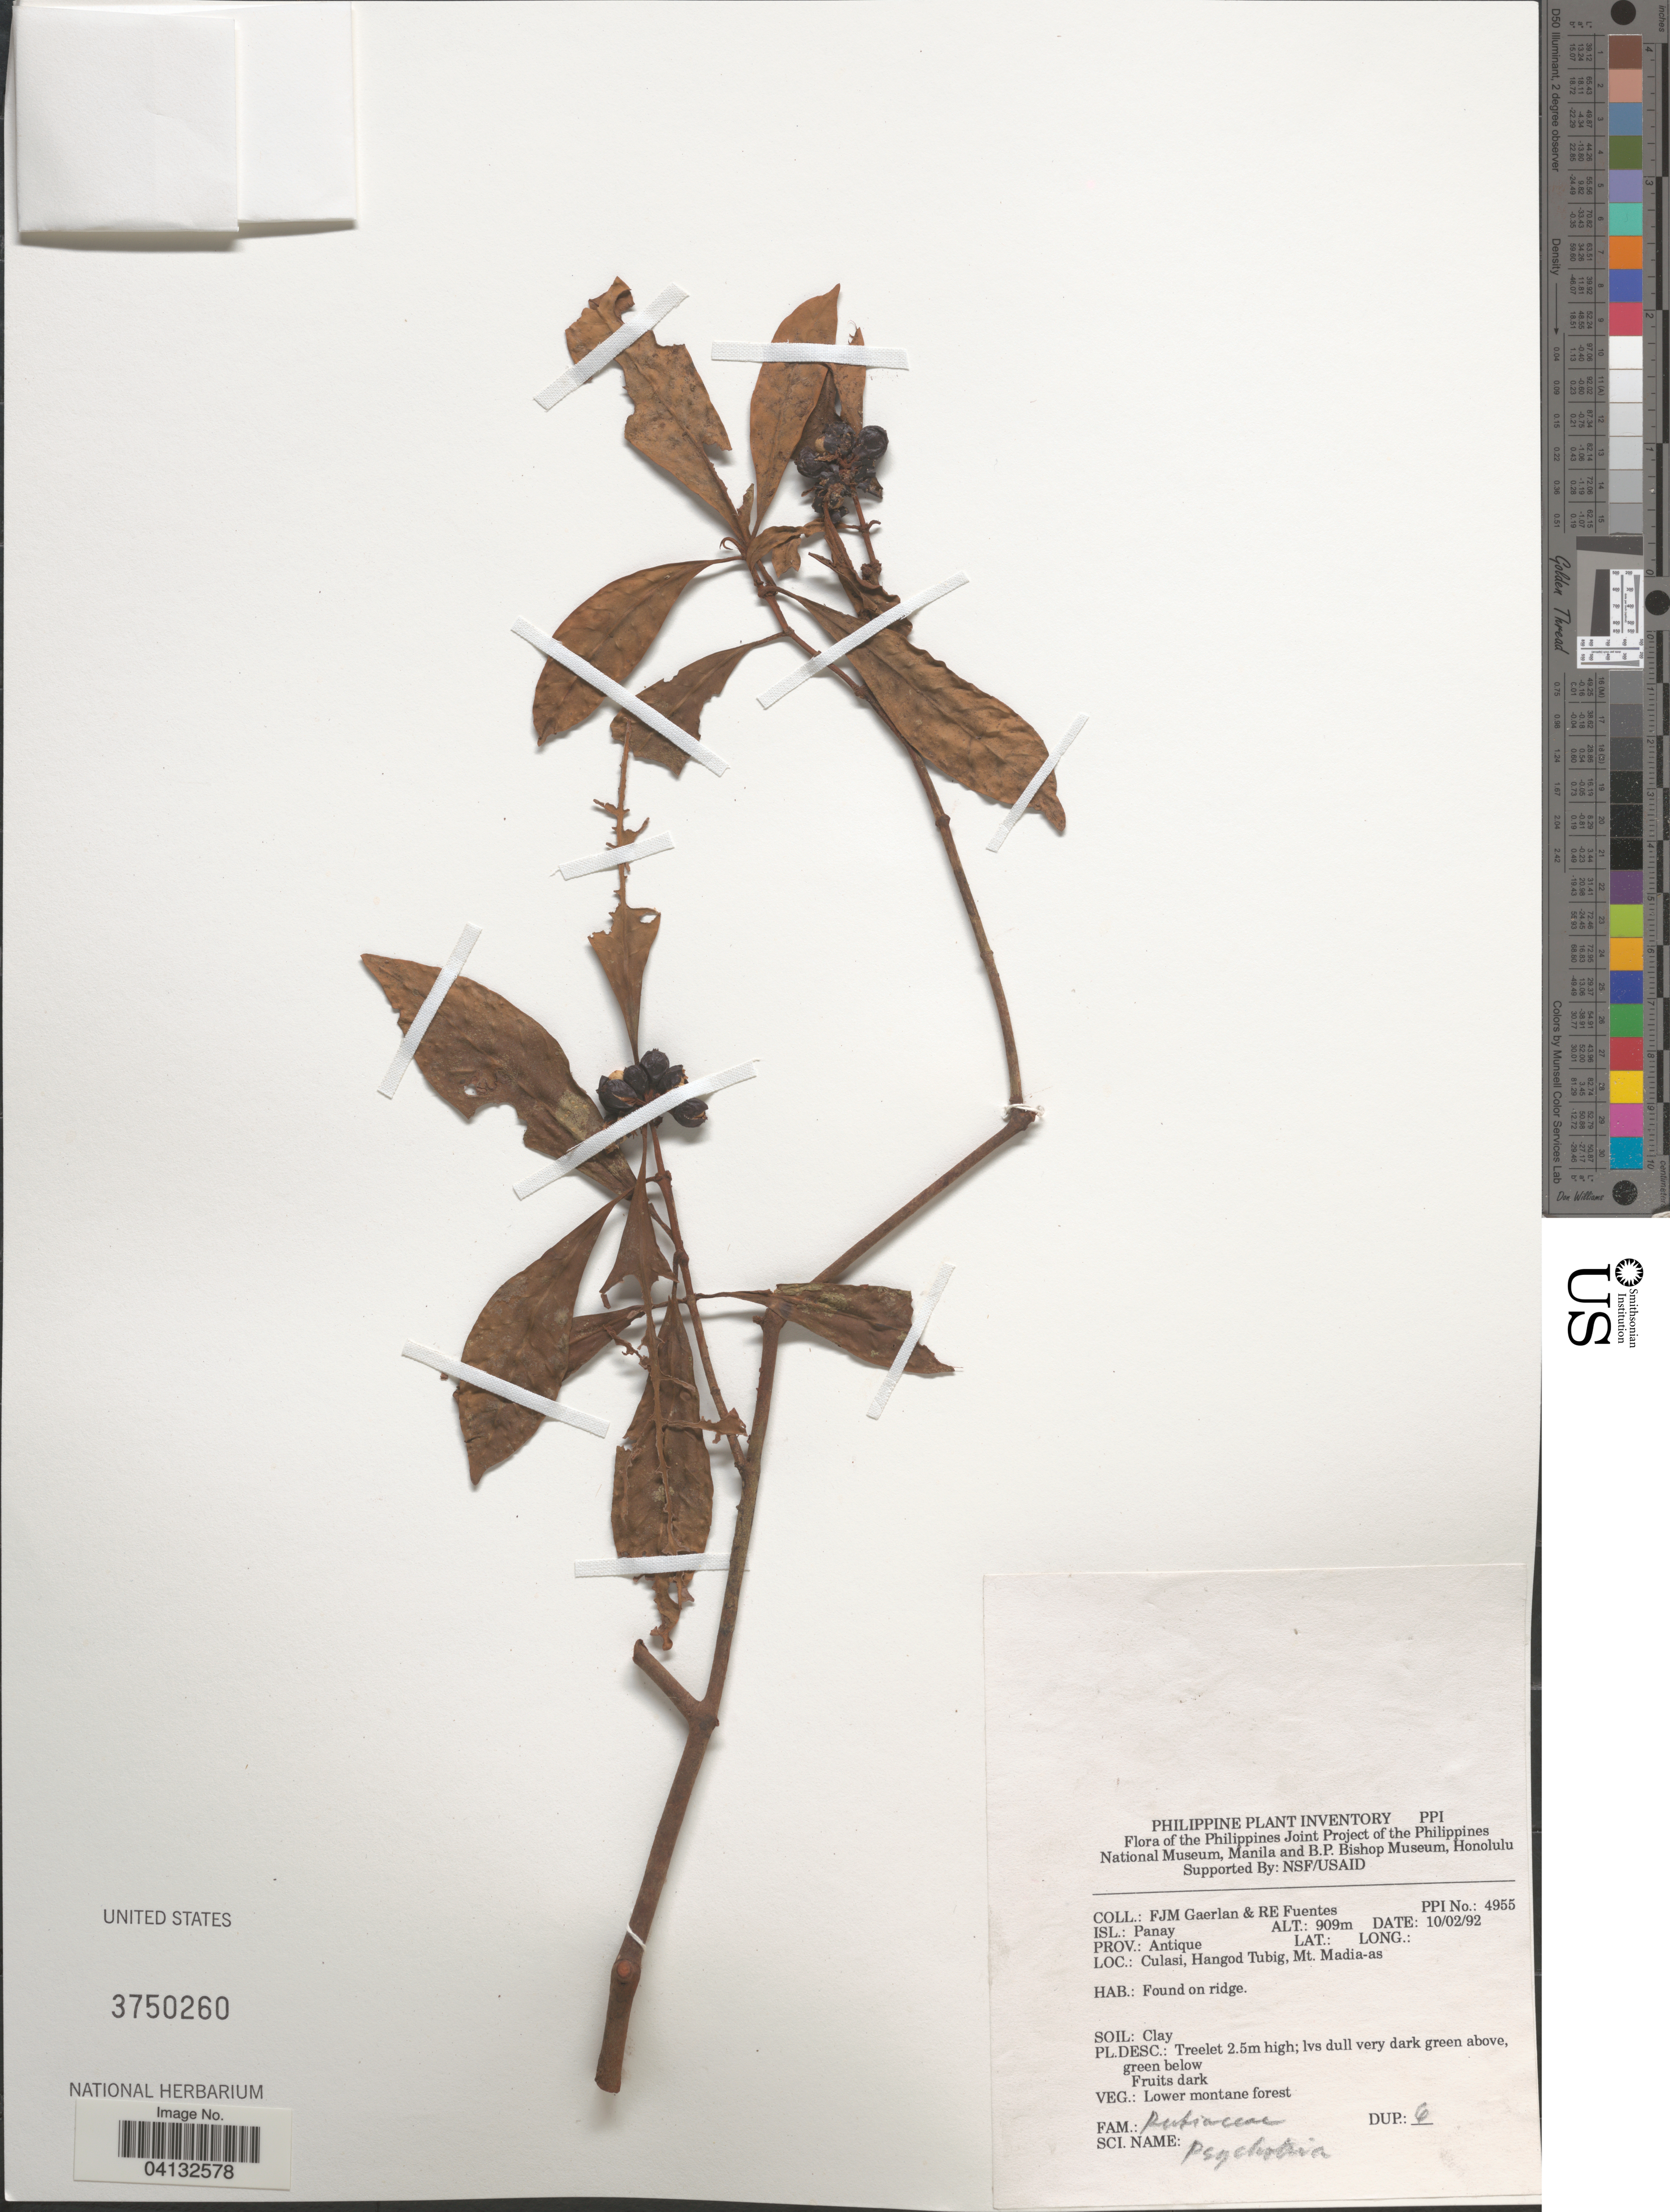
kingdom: Plantae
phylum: Tracheophyta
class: Magnoliopsida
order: Gentianales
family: Rubiaceae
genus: Psychotria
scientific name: Psychotria sp.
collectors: F. Gaerlan & R. Fuentes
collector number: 4955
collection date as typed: Transcribed d/m/y: 10/2/92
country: Philippines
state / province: Western Visayas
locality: Isl.: Panay. Prov.: Antique. Culasi, Hangod Tubig, Mt. Madia-as.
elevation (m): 909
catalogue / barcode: US 3750260